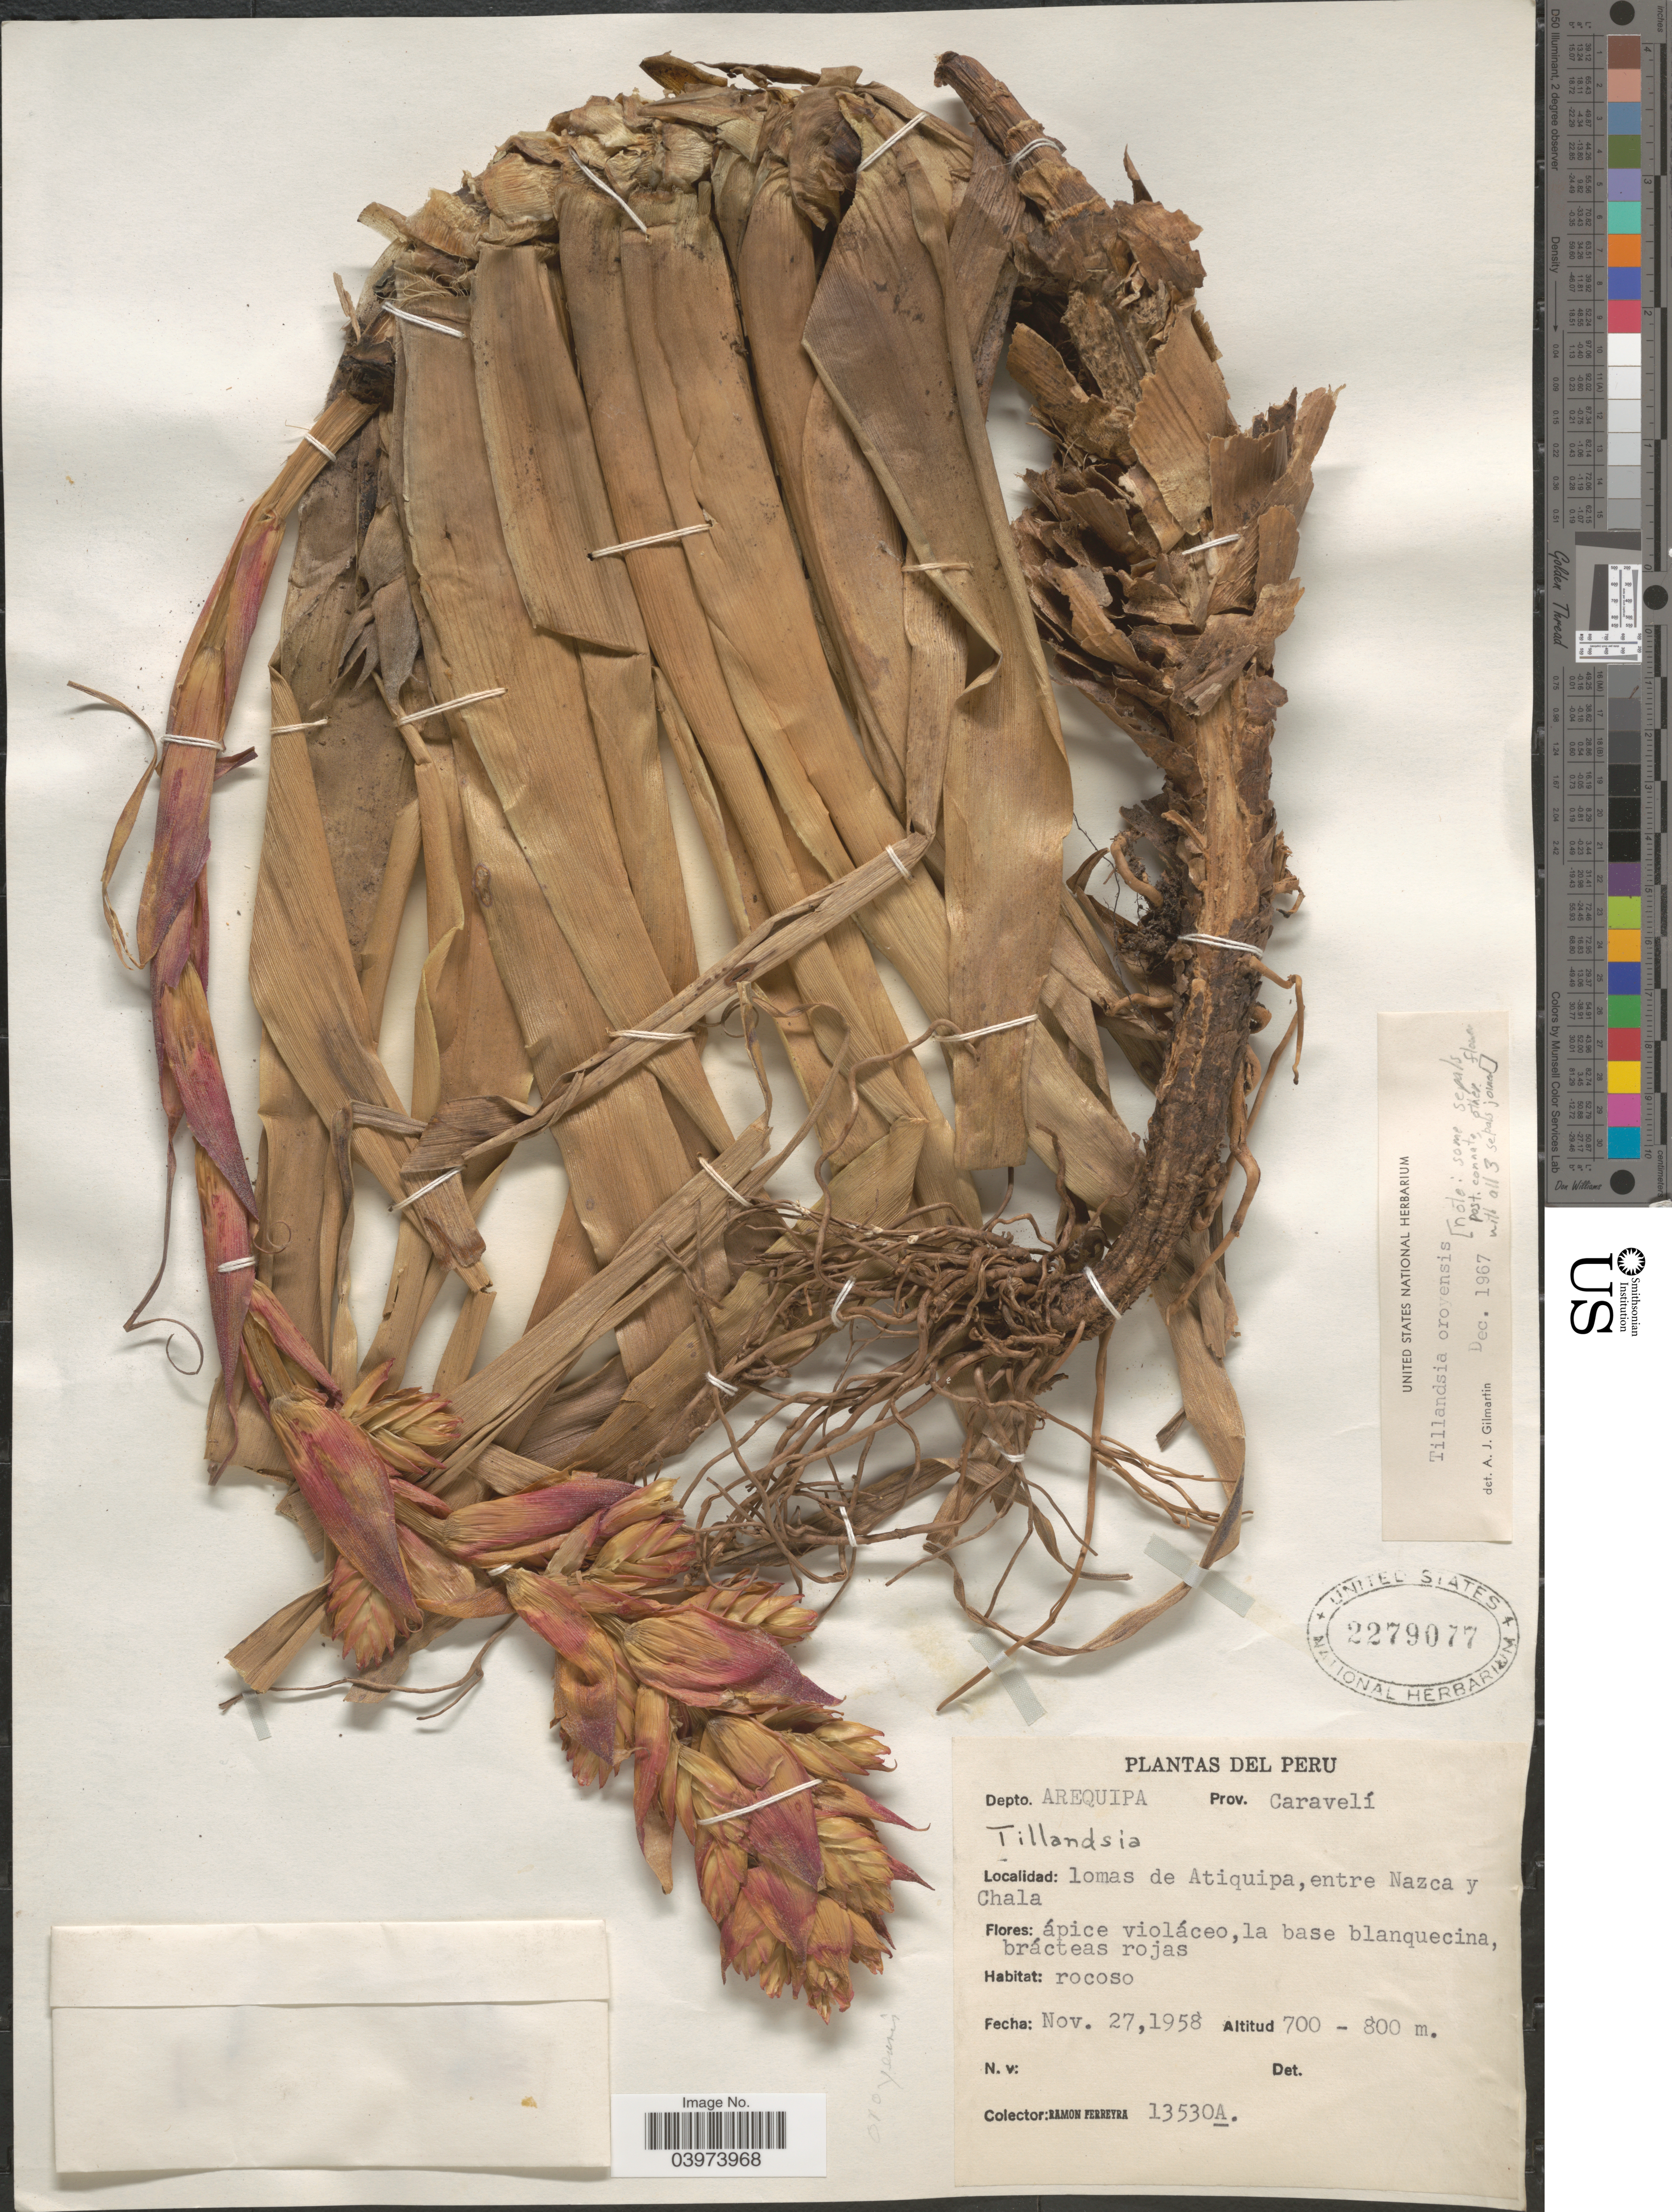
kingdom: Plantae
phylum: Tracheophyta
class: Liliopsida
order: Poales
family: Bromeliaceae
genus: Tillandsia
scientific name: Tillandsia oroyensis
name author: Mez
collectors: R. A. Ferreyra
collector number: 13530A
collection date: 1958-11-27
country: Peru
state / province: Arequipa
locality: Depto. Arequipa. Prov. Caravelí. Lomas de Atiquipa, entre Nazca y Chala.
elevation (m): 700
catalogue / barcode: US 2279077